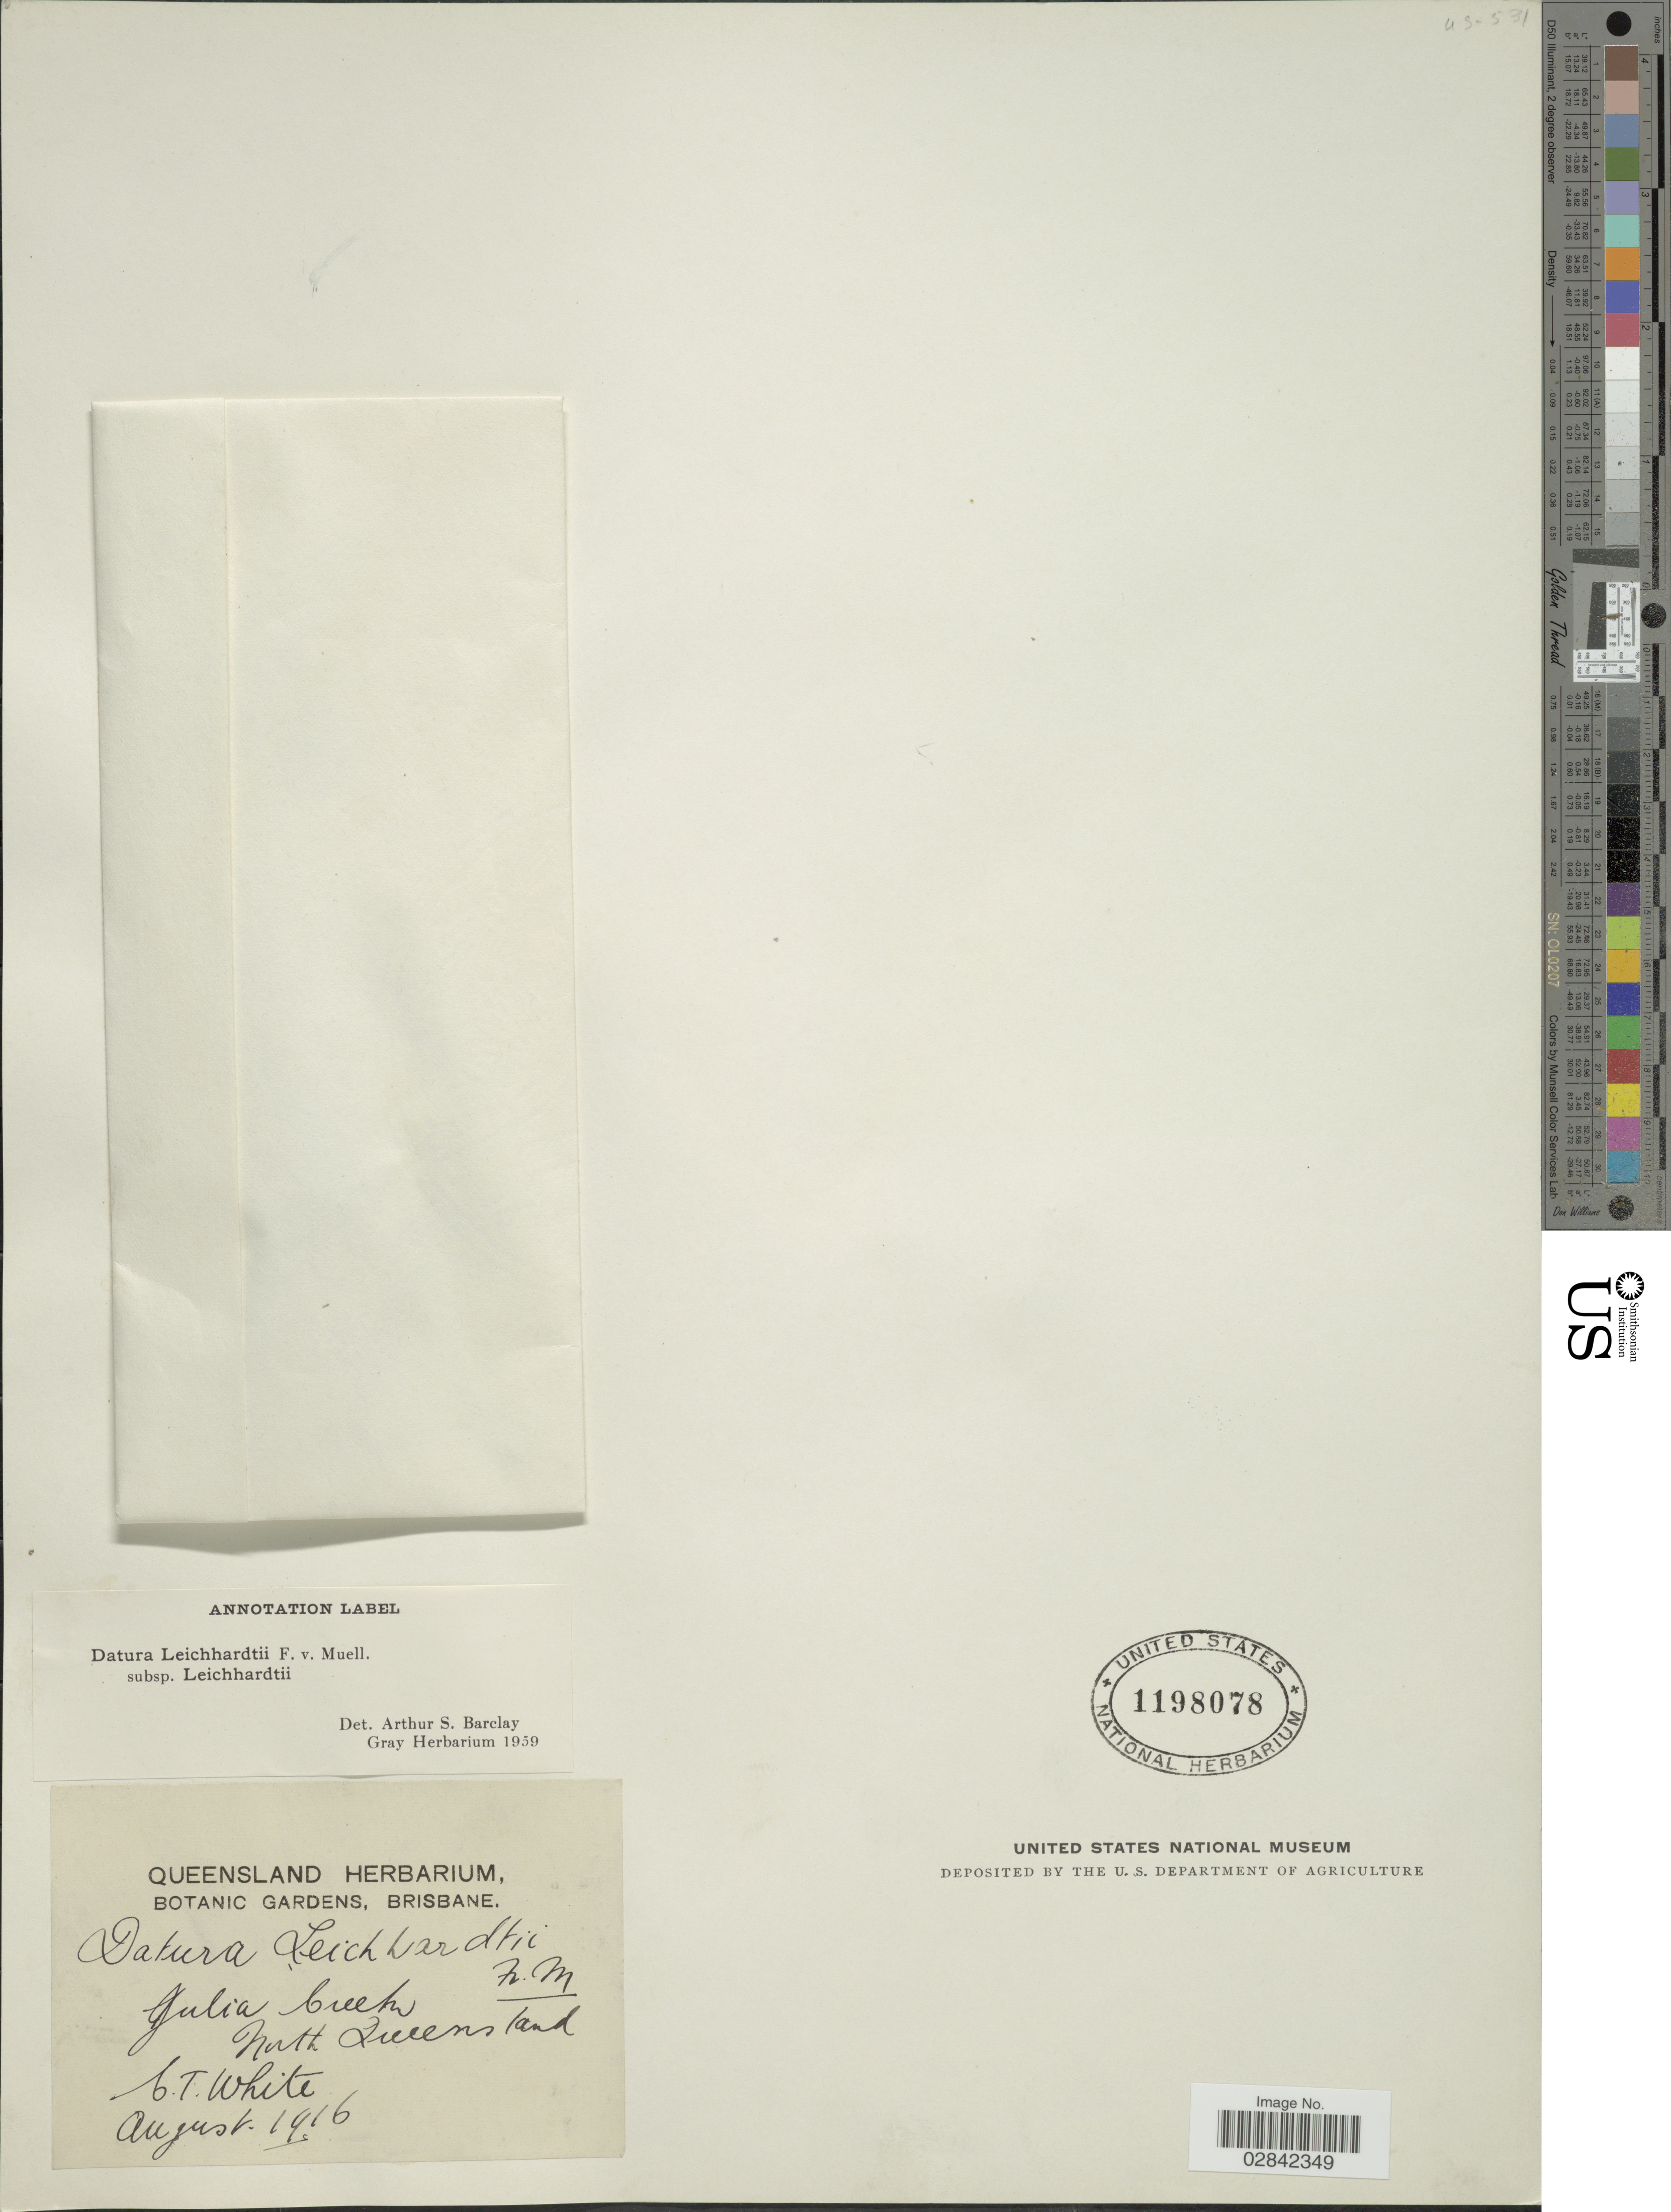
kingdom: Plantae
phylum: Tracheophyta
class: Magnoliopsida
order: Solanales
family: Solanaceae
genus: Datura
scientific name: Datura leichhardtii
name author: Benth.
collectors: C. T. White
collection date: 1916-08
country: Australia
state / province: Queensland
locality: Julia Creek, North Queensland.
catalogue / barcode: US 1198078